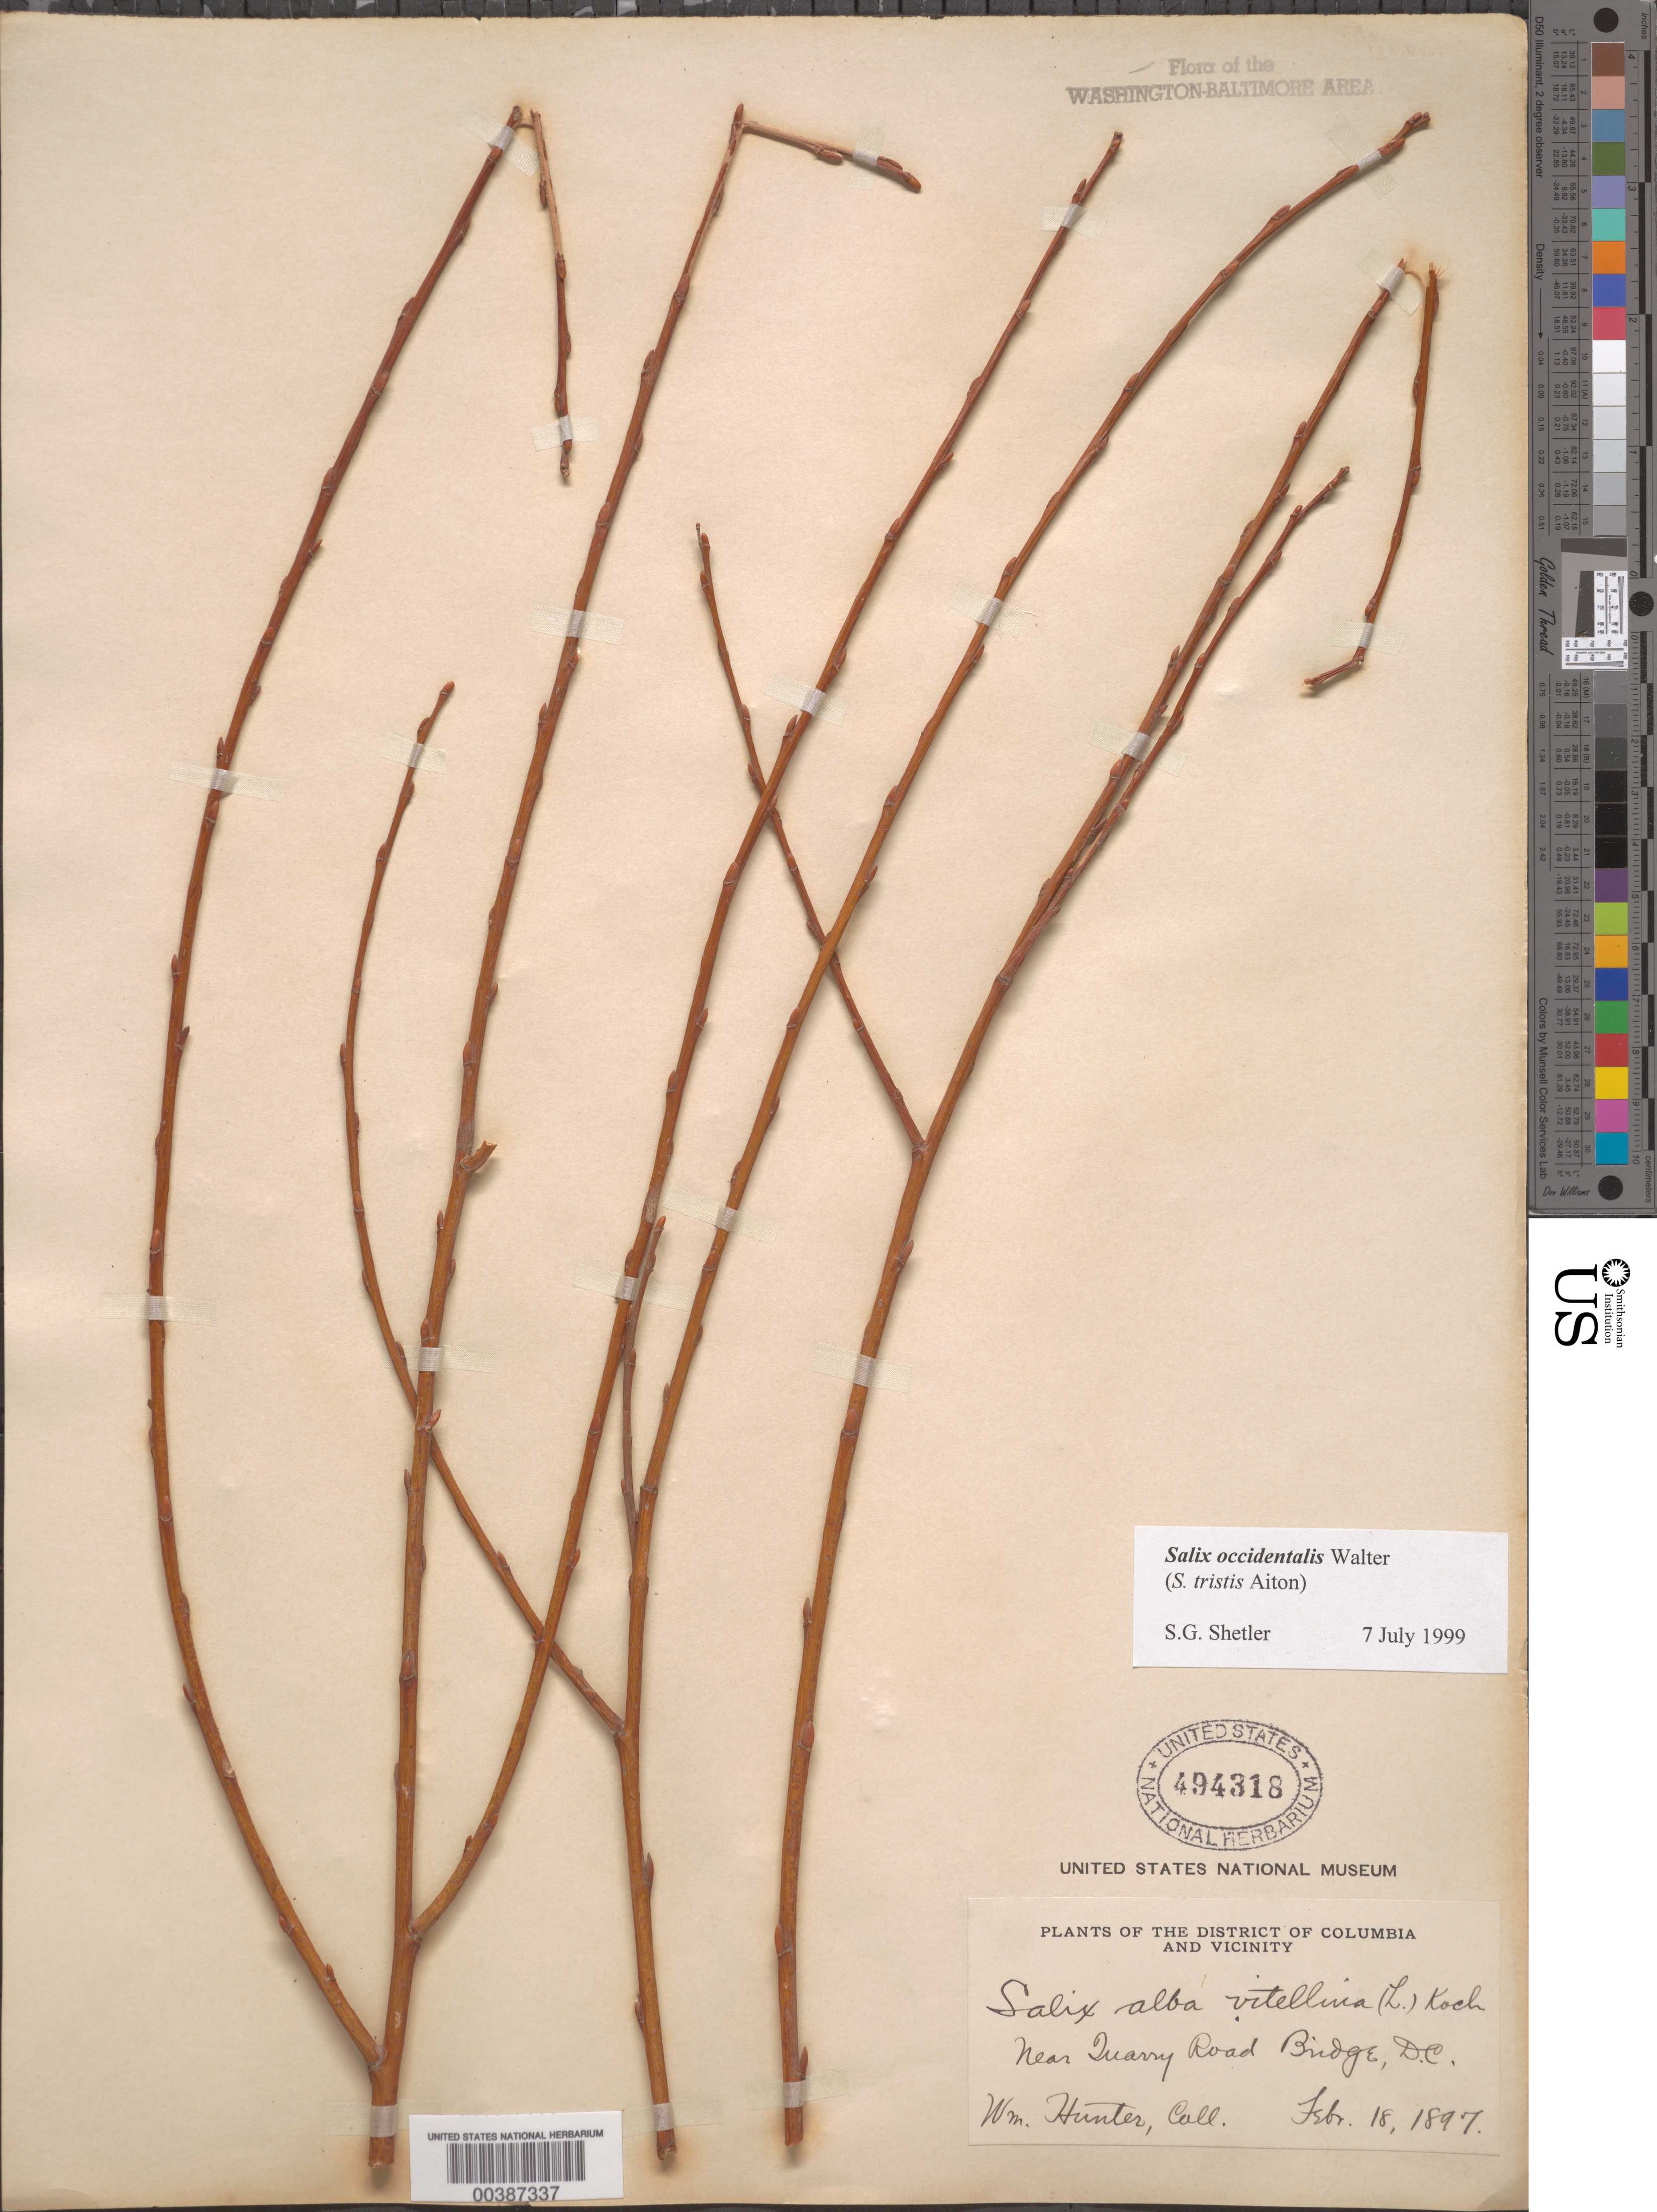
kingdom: Plantae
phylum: Tracheophyta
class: Magnoliopsida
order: Malpighiales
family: Salicaceae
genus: Salix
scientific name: Salix occidentalis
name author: Walter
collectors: W. Hunter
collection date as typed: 18 Feb 1897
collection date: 1897-02-18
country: United States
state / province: District of Columbia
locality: Quarry Rd. Bridge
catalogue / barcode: US 494318